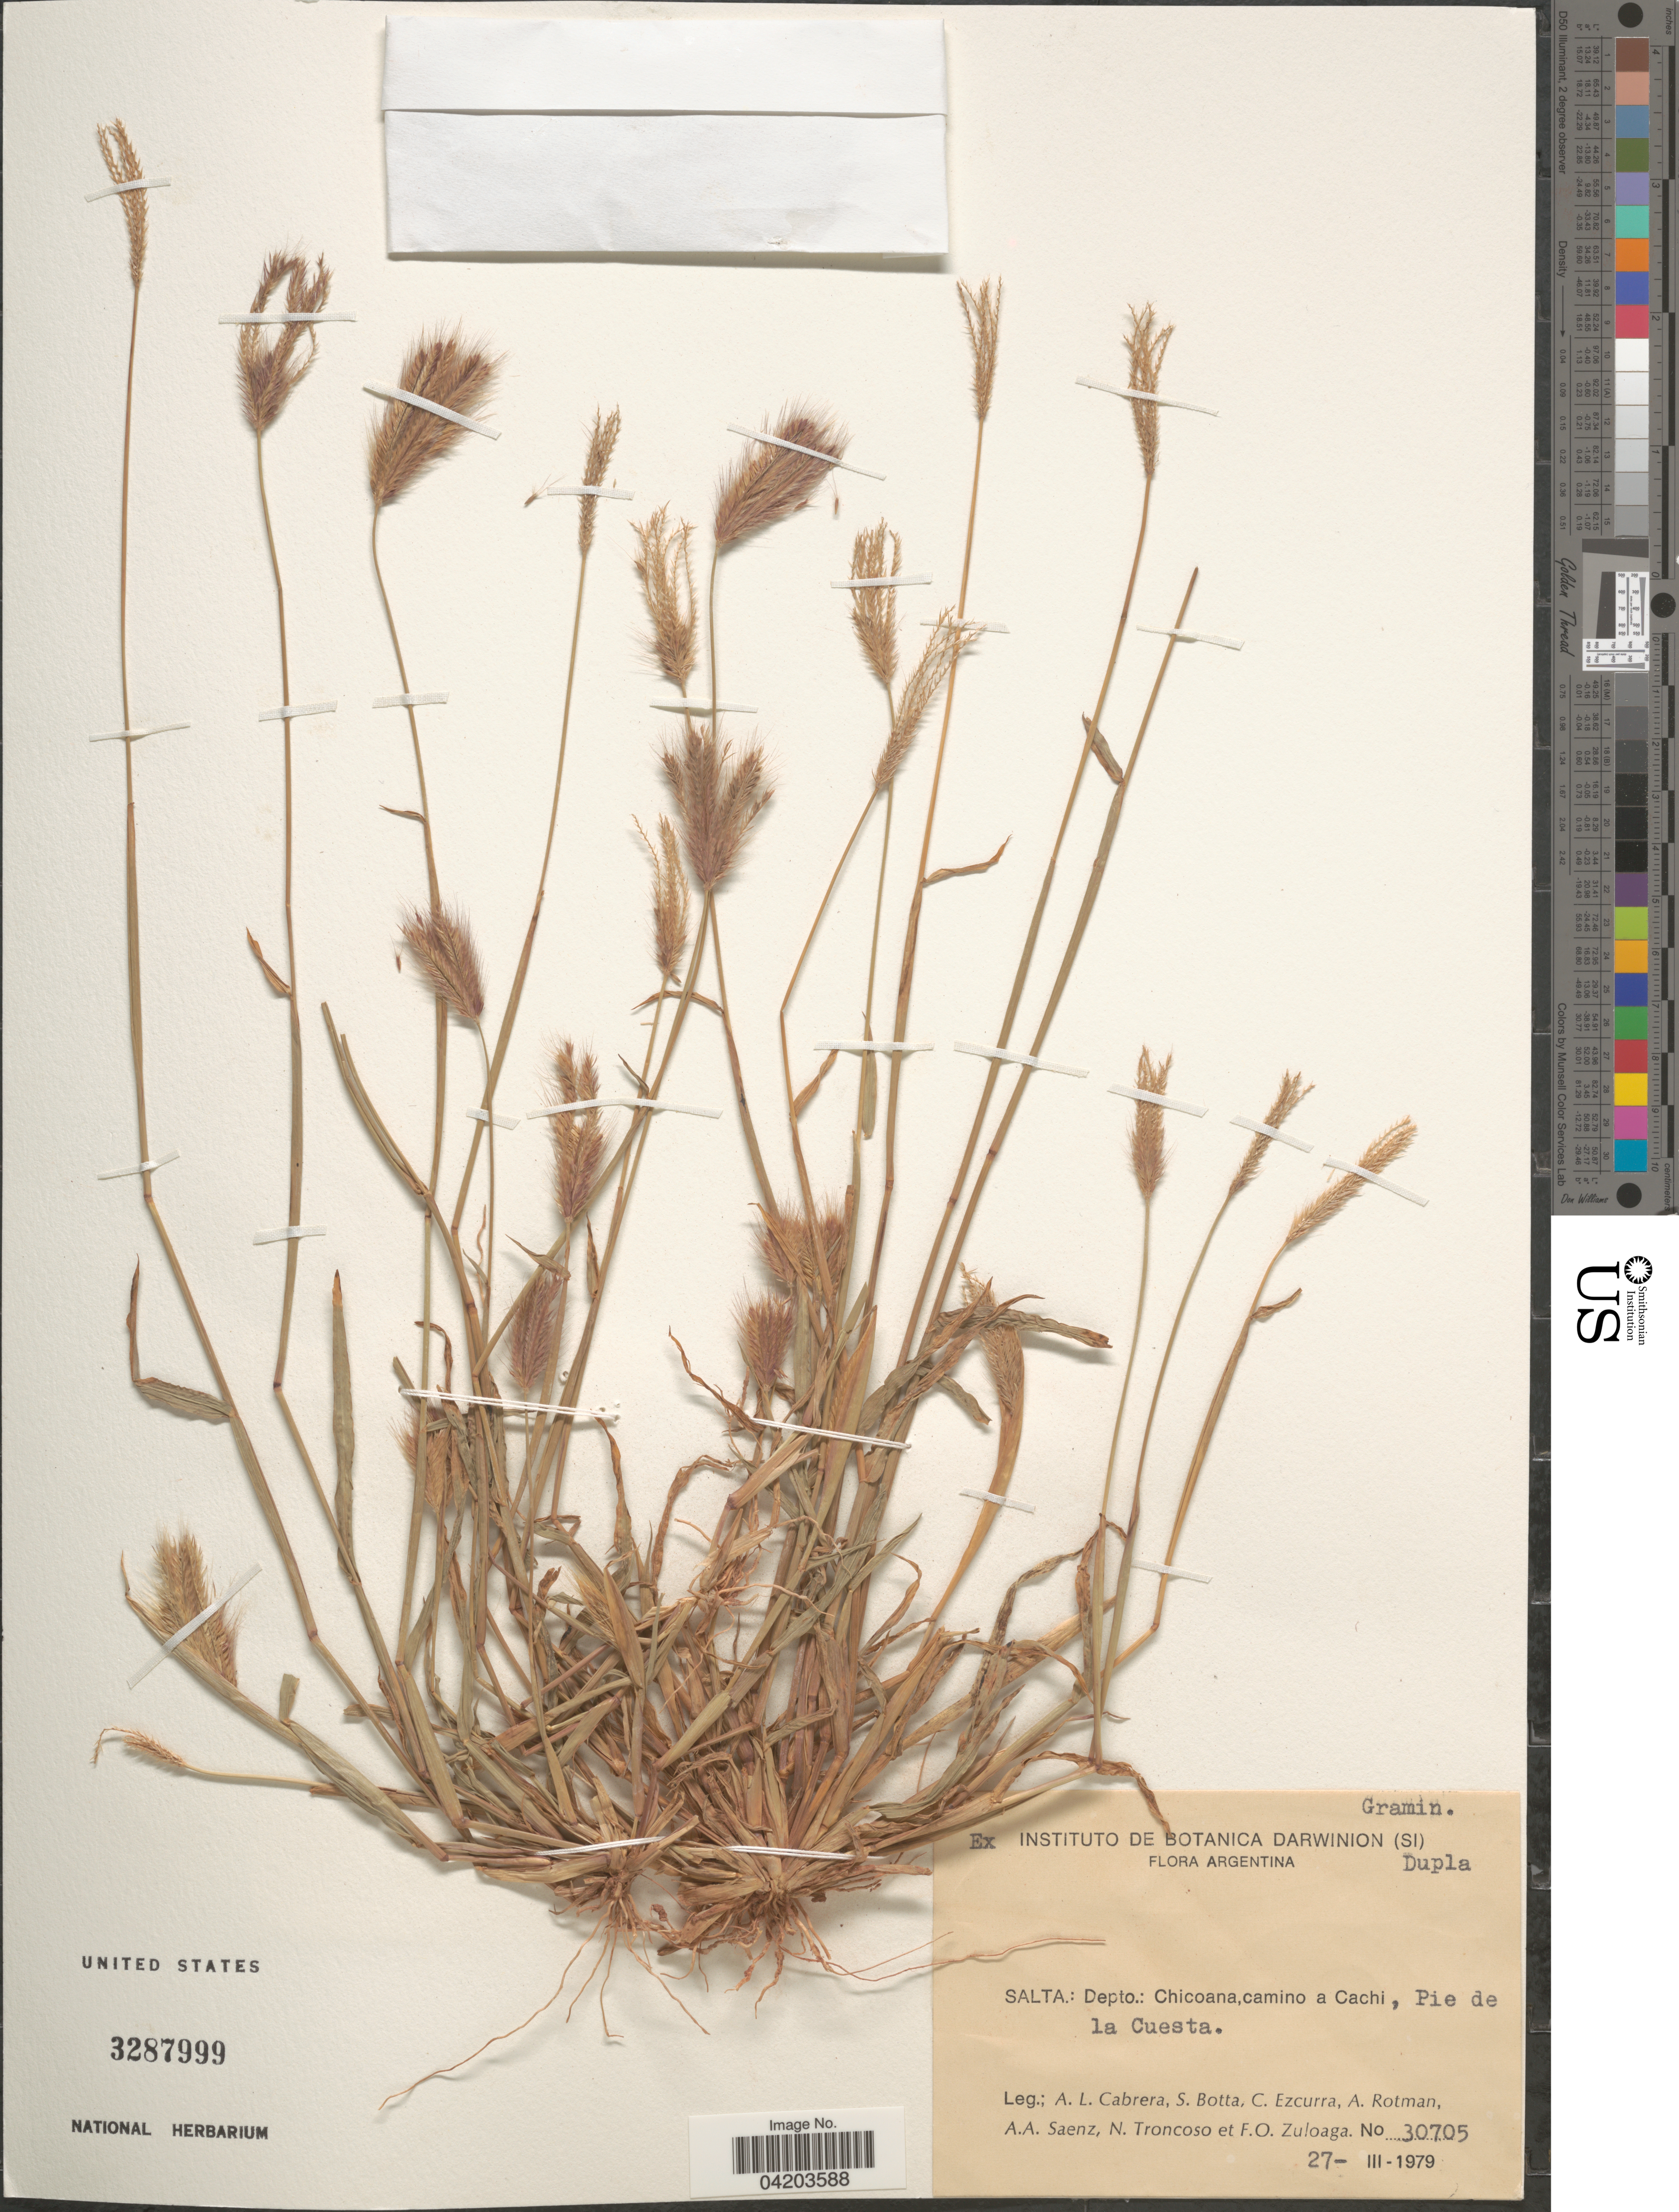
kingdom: Plantae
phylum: Tracheophyta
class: Liliopsida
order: Poales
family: Poaceae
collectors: A. L. Cabrera, S. Botta, C. Ezcurra, A. D. Rotman & et al.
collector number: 30705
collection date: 1979-03-27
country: Argentina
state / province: Salta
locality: Depto.: Chicoana, camino a Cachi, Pie de la Cuesta.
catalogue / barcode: US 3287999